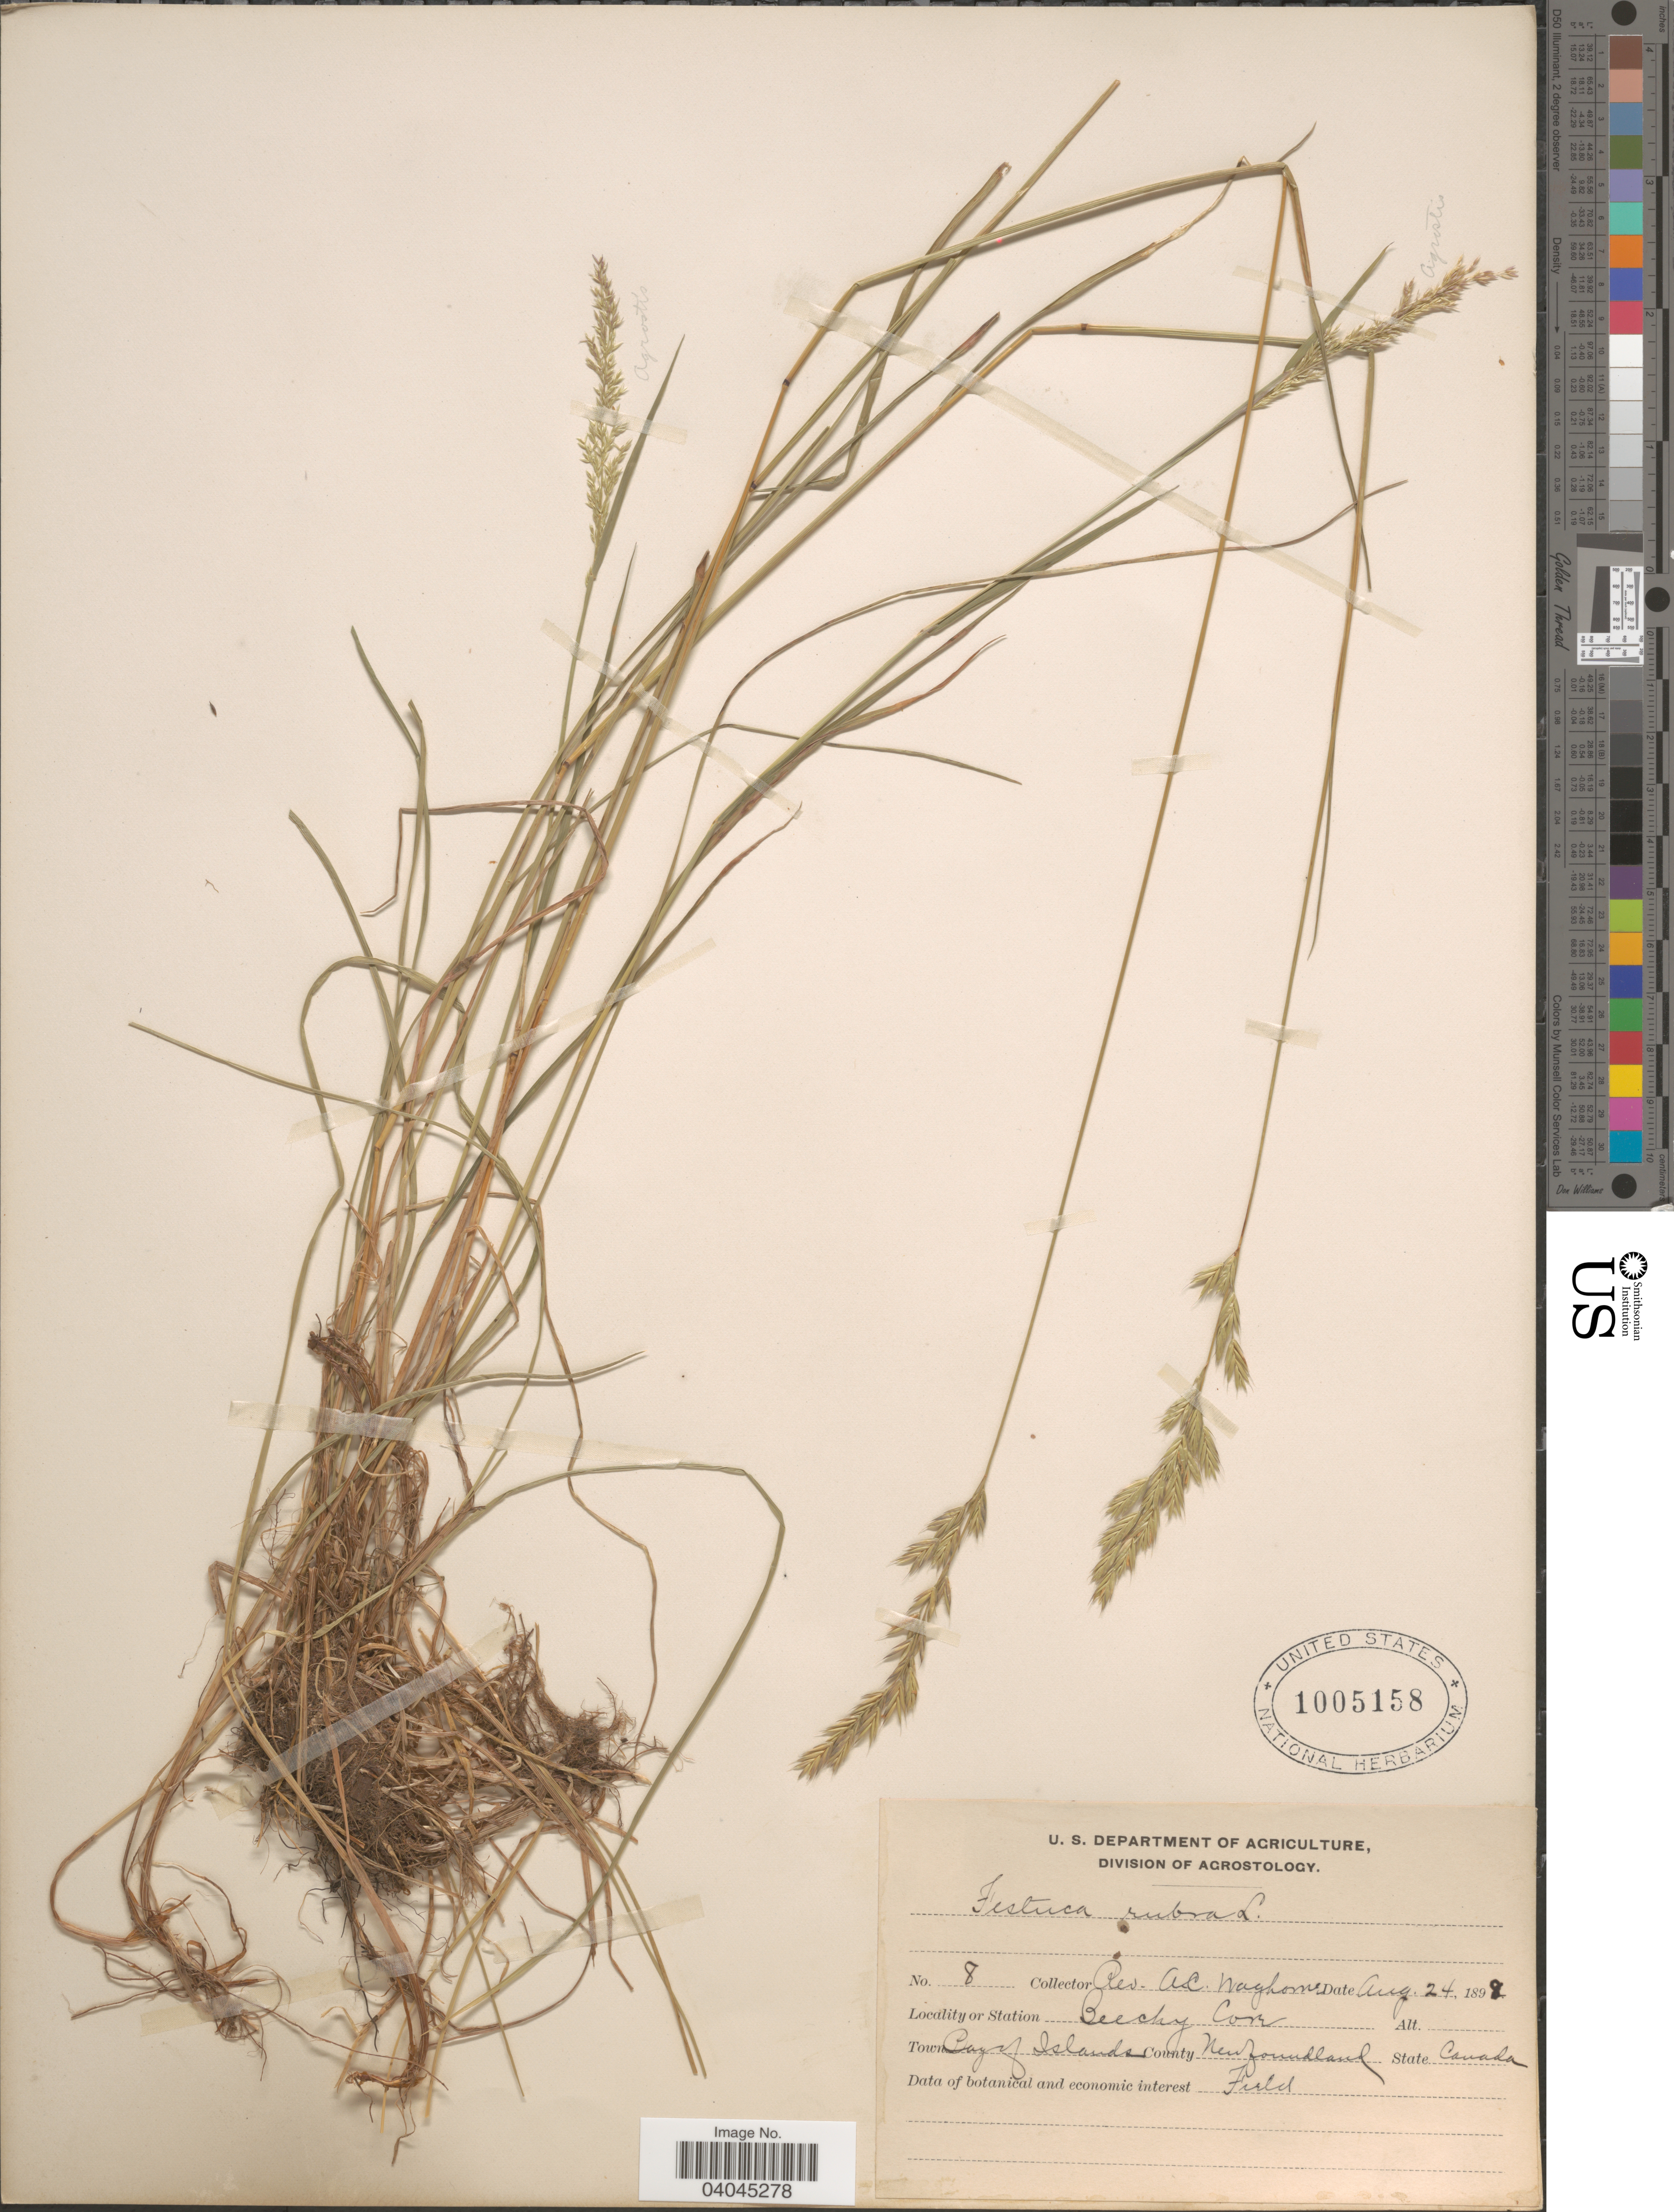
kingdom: Plantae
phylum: Tracheophyta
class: Liliopsida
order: Poales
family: Poaceae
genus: Festuca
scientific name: Festuca rubra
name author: L.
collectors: A. Waghorne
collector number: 8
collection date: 1898-08-24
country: Canada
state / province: Newfoundland and Labrador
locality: Beechy Cove. Bay of Islands. County Newfoundland.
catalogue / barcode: US 1005158